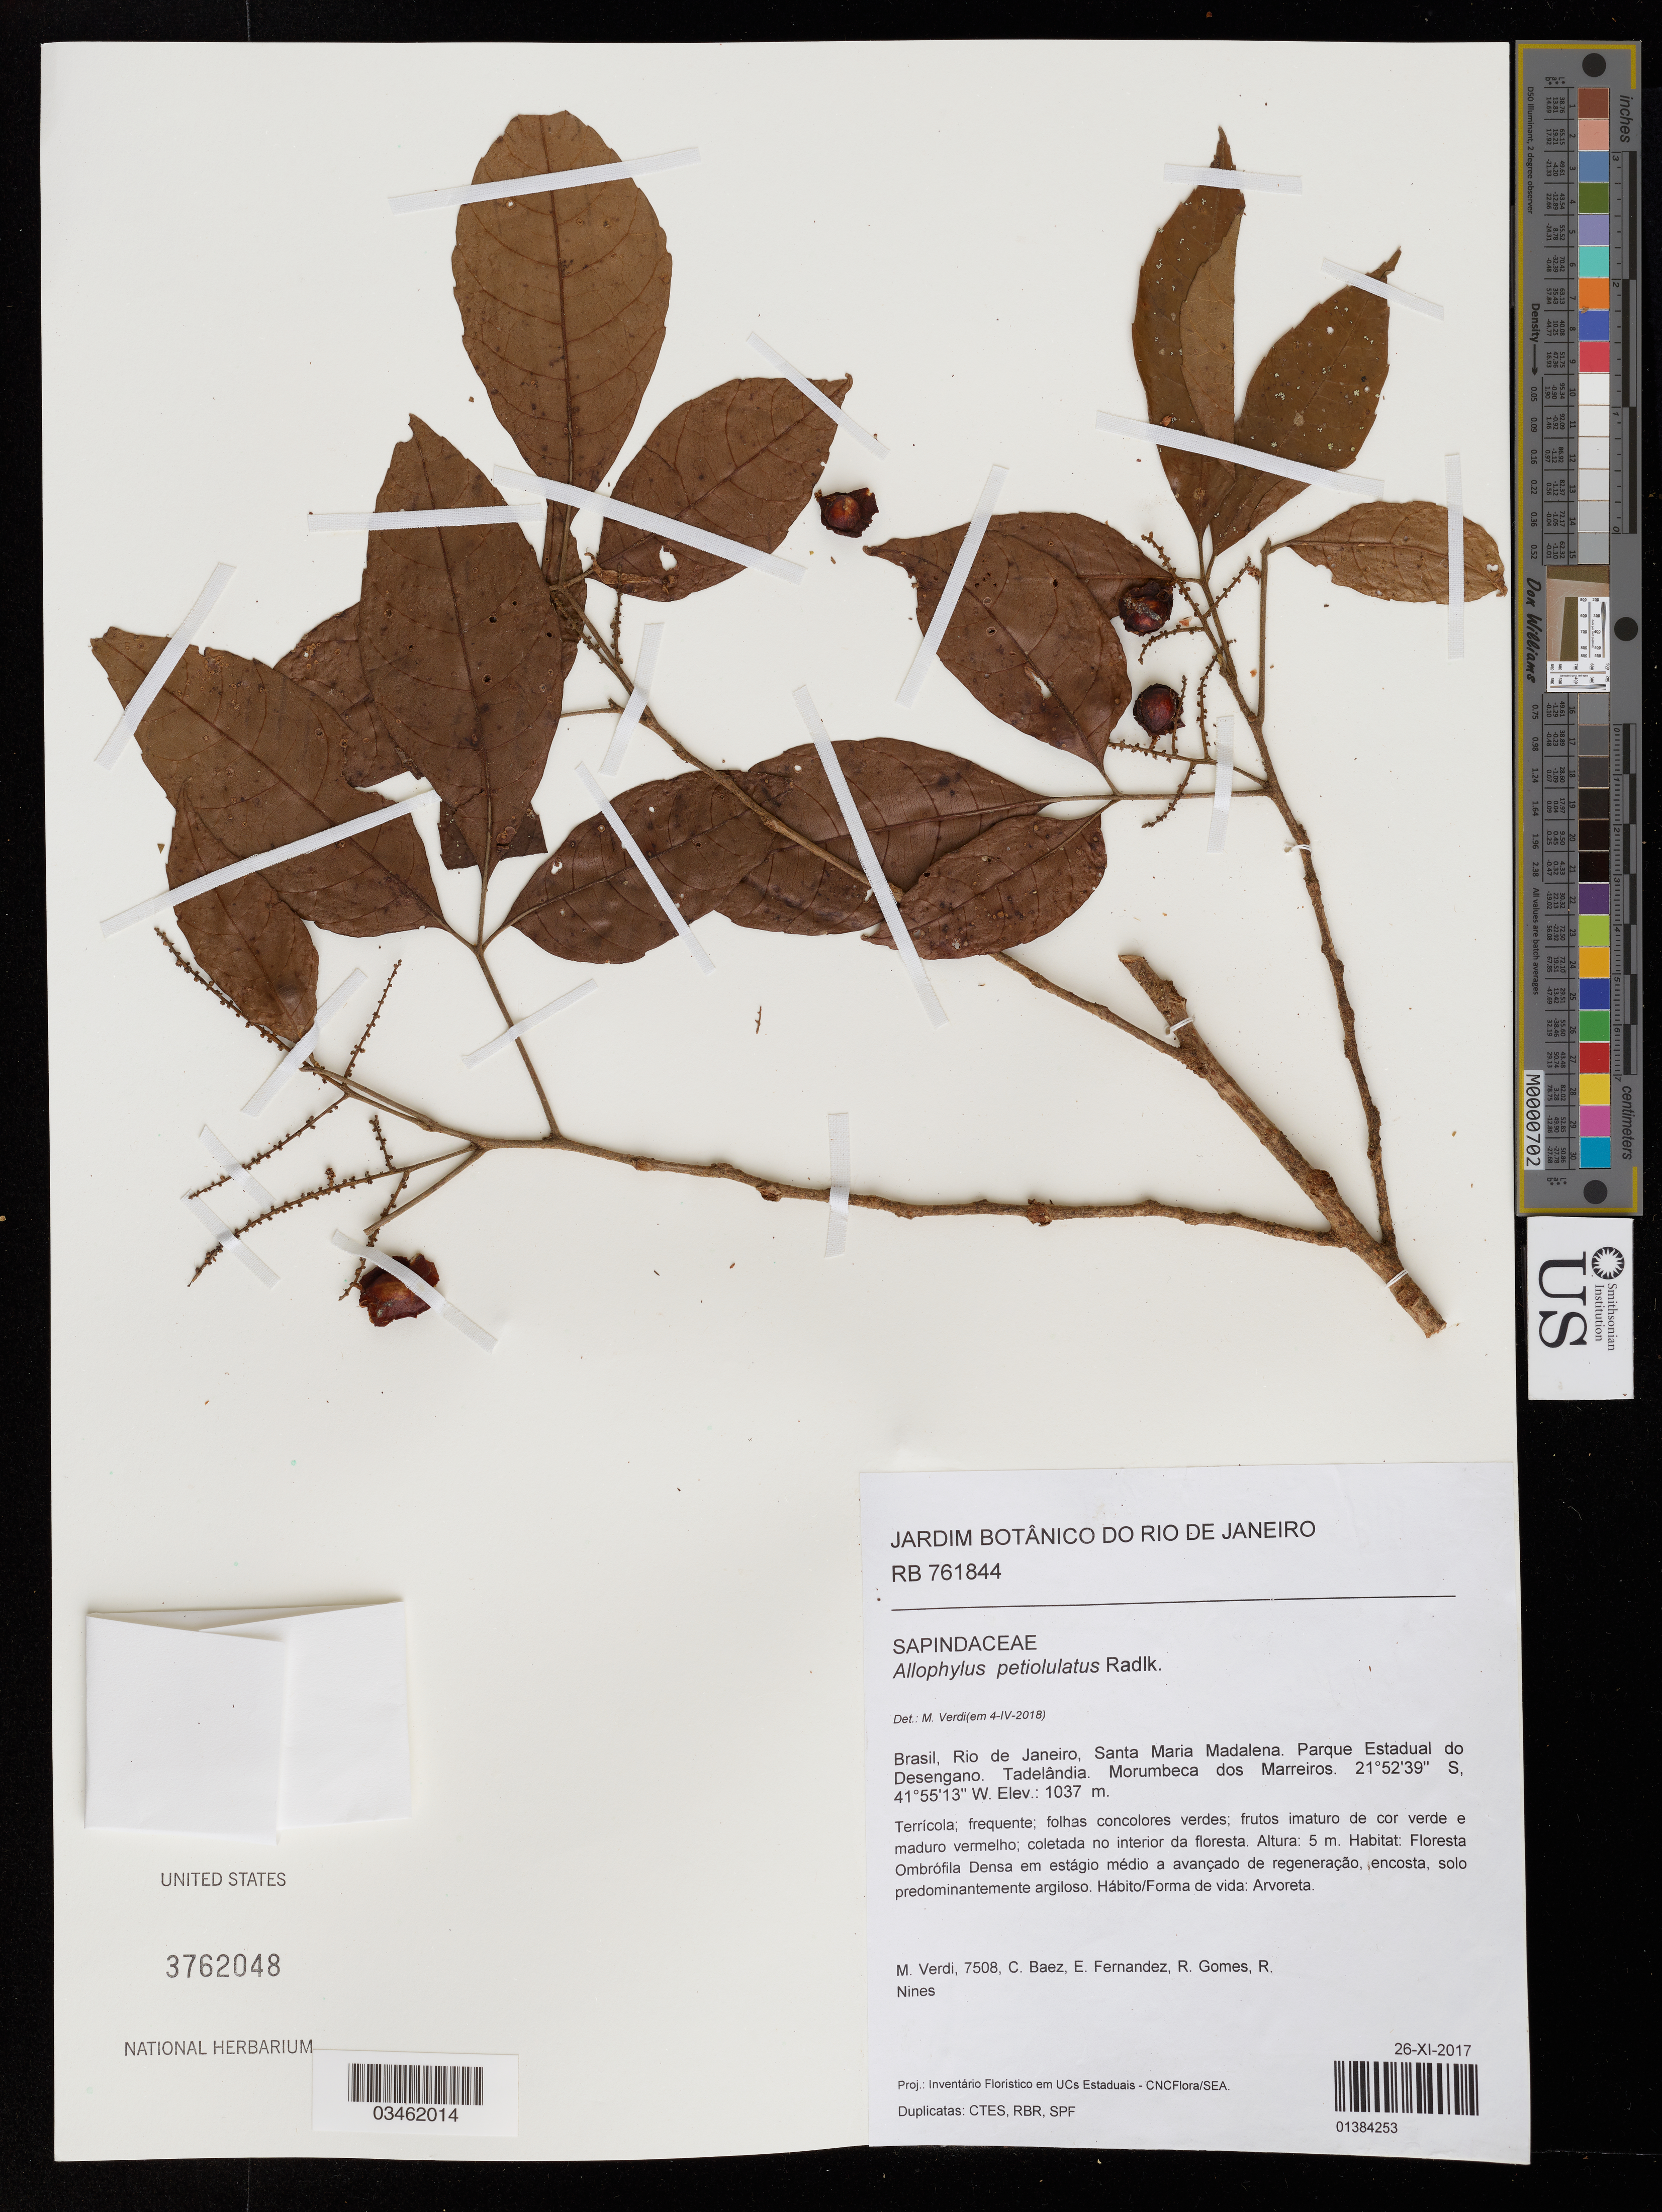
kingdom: Plantae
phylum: Tracheophyta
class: Magnoliopsida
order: Sapindales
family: Sapindaceae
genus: Allophylus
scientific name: Allophylus petiolulatus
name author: Radlk.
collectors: M. Verdi, C. Baez, E. Fernandez, R. Gomes & R. Nines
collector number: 7508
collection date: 2017-11-26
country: Brazil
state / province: Rio de Janeiro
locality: Santa Maria Madalena. Parque Estadual do Desengano. Tadelândia. Morumbeca dos Marreiros.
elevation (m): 1037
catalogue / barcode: US 3762048